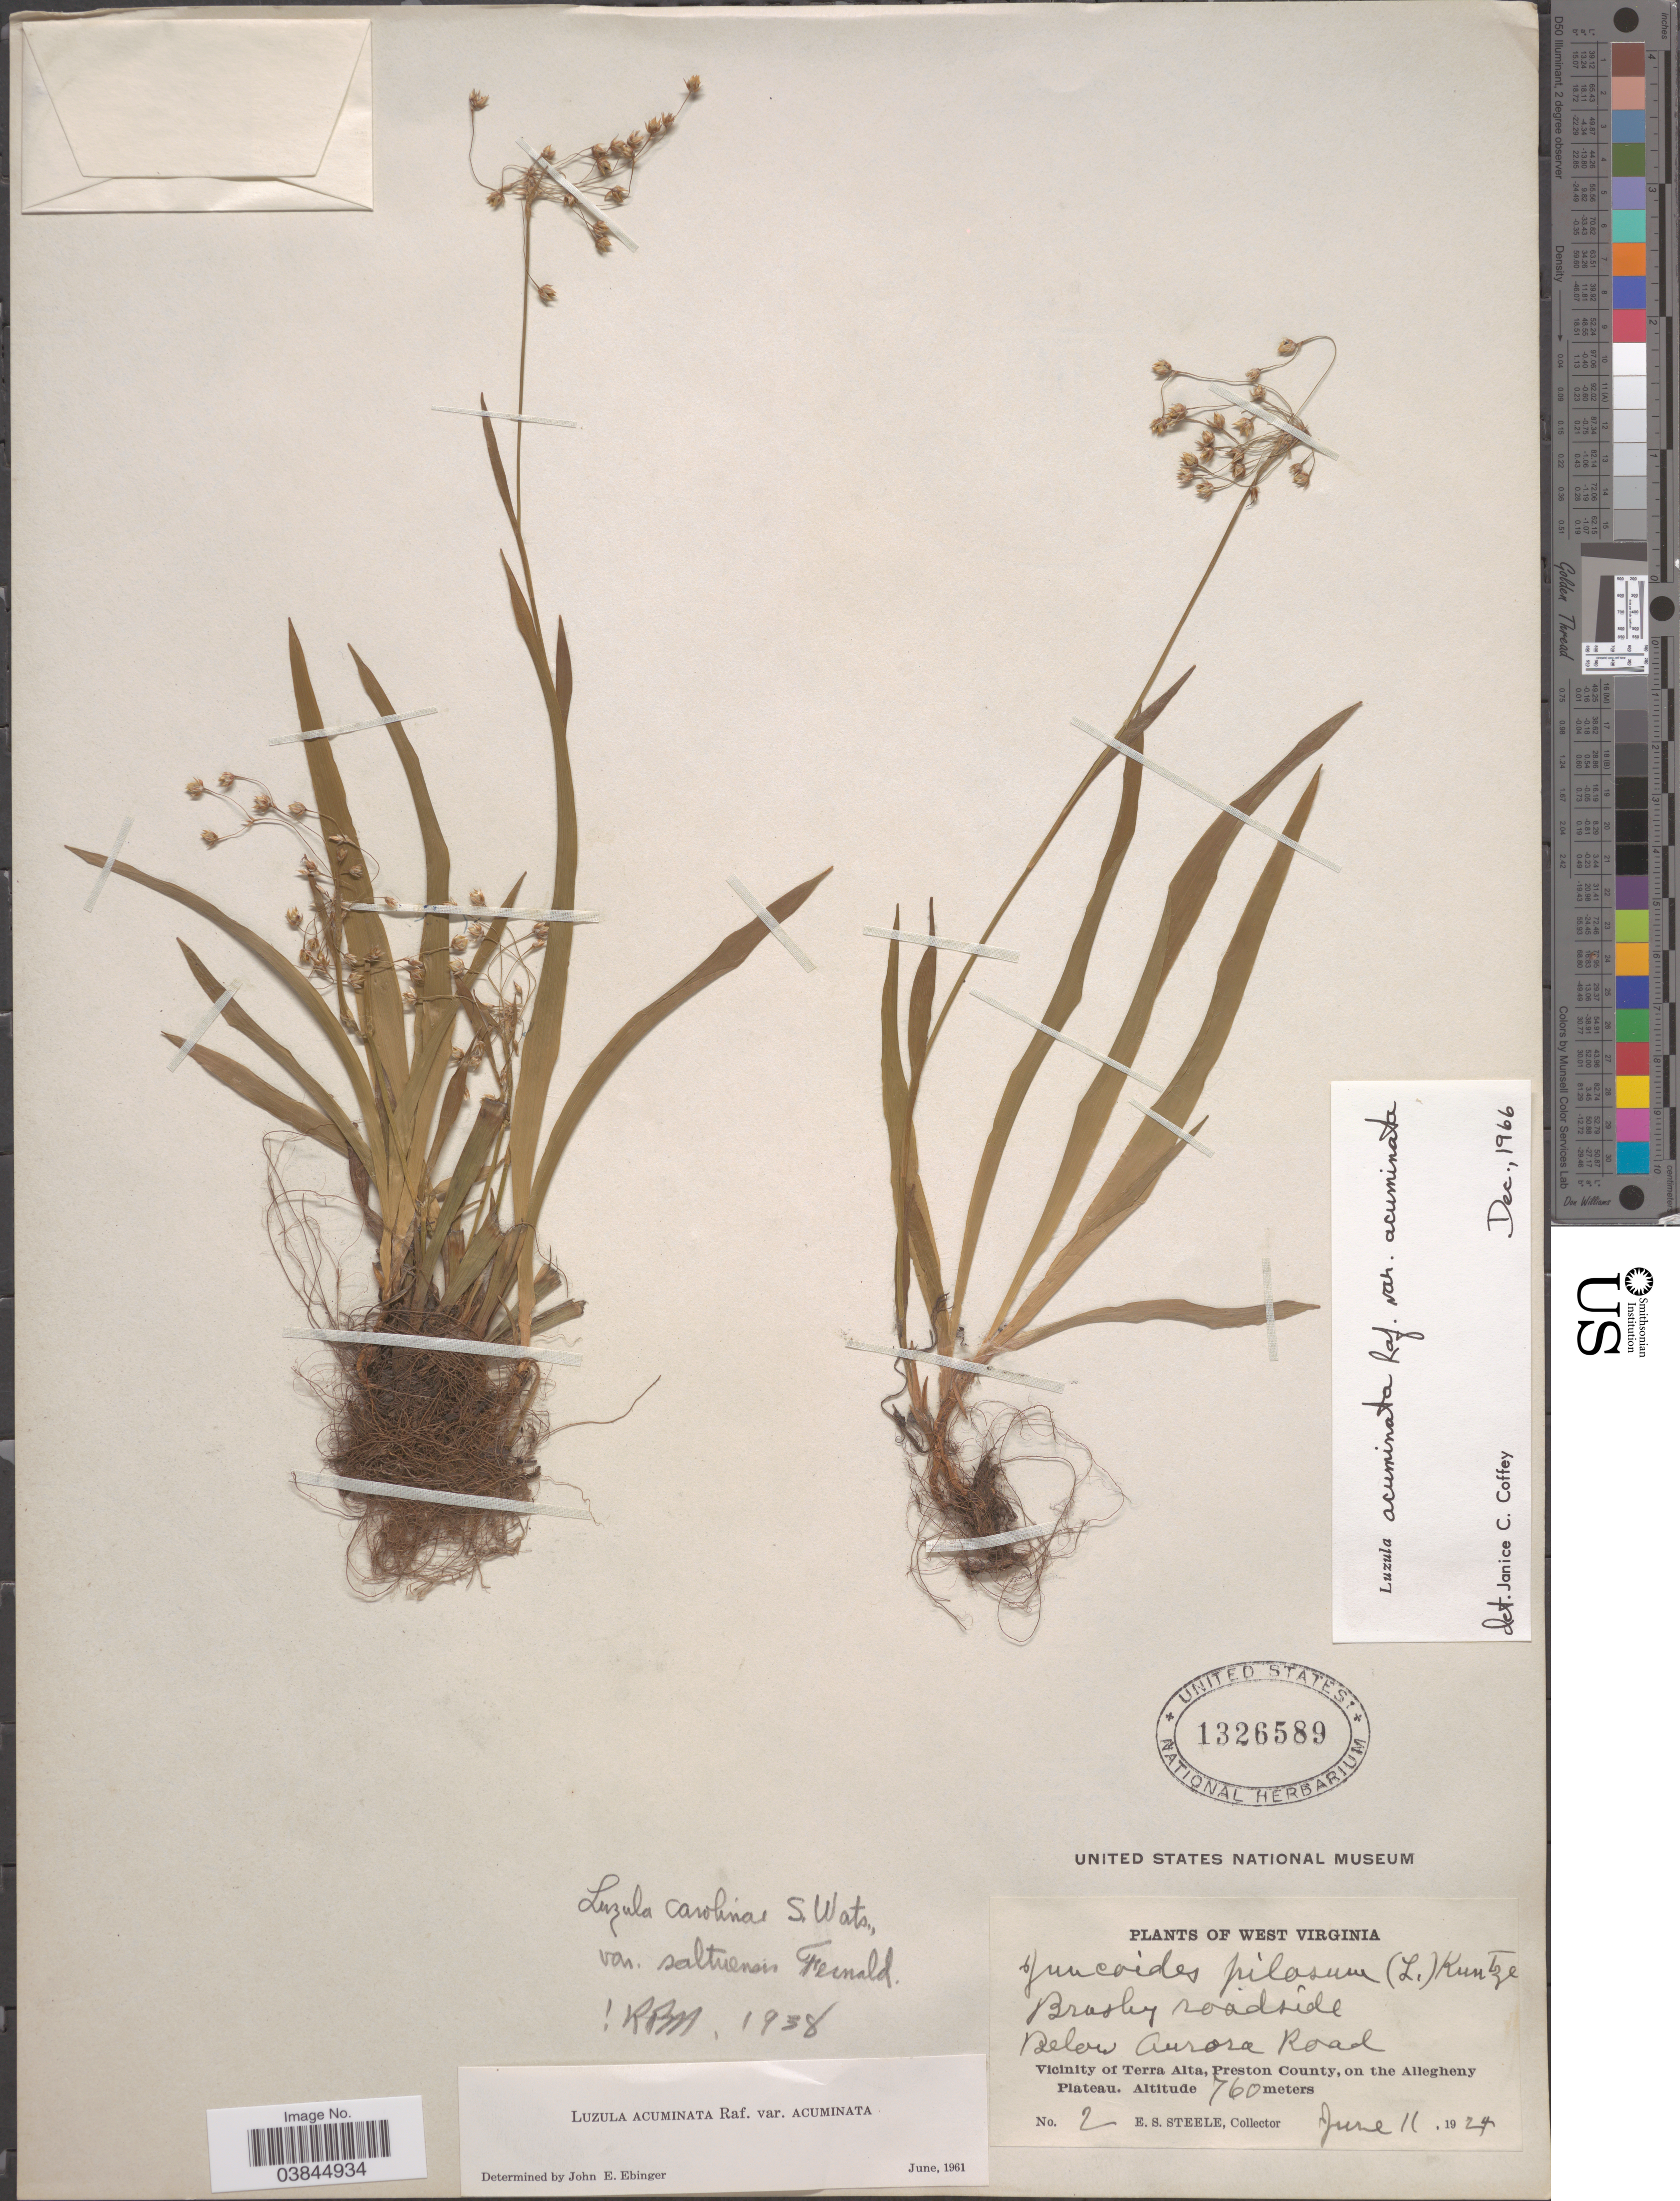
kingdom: Plantae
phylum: Tracheophyta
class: Liliopsida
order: Poales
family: Juncaceae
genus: Luzula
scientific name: Luzula acuminata var. acuminata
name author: Raf.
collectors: E. Steele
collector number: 2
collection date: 1924-06-11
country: United States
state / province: West Virginia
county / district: Preston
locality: Below Aurora Road. Vicinity of Terra Alta, Preston County, on the Allegheny Plateau.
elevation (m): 760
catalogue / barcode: US 1326589